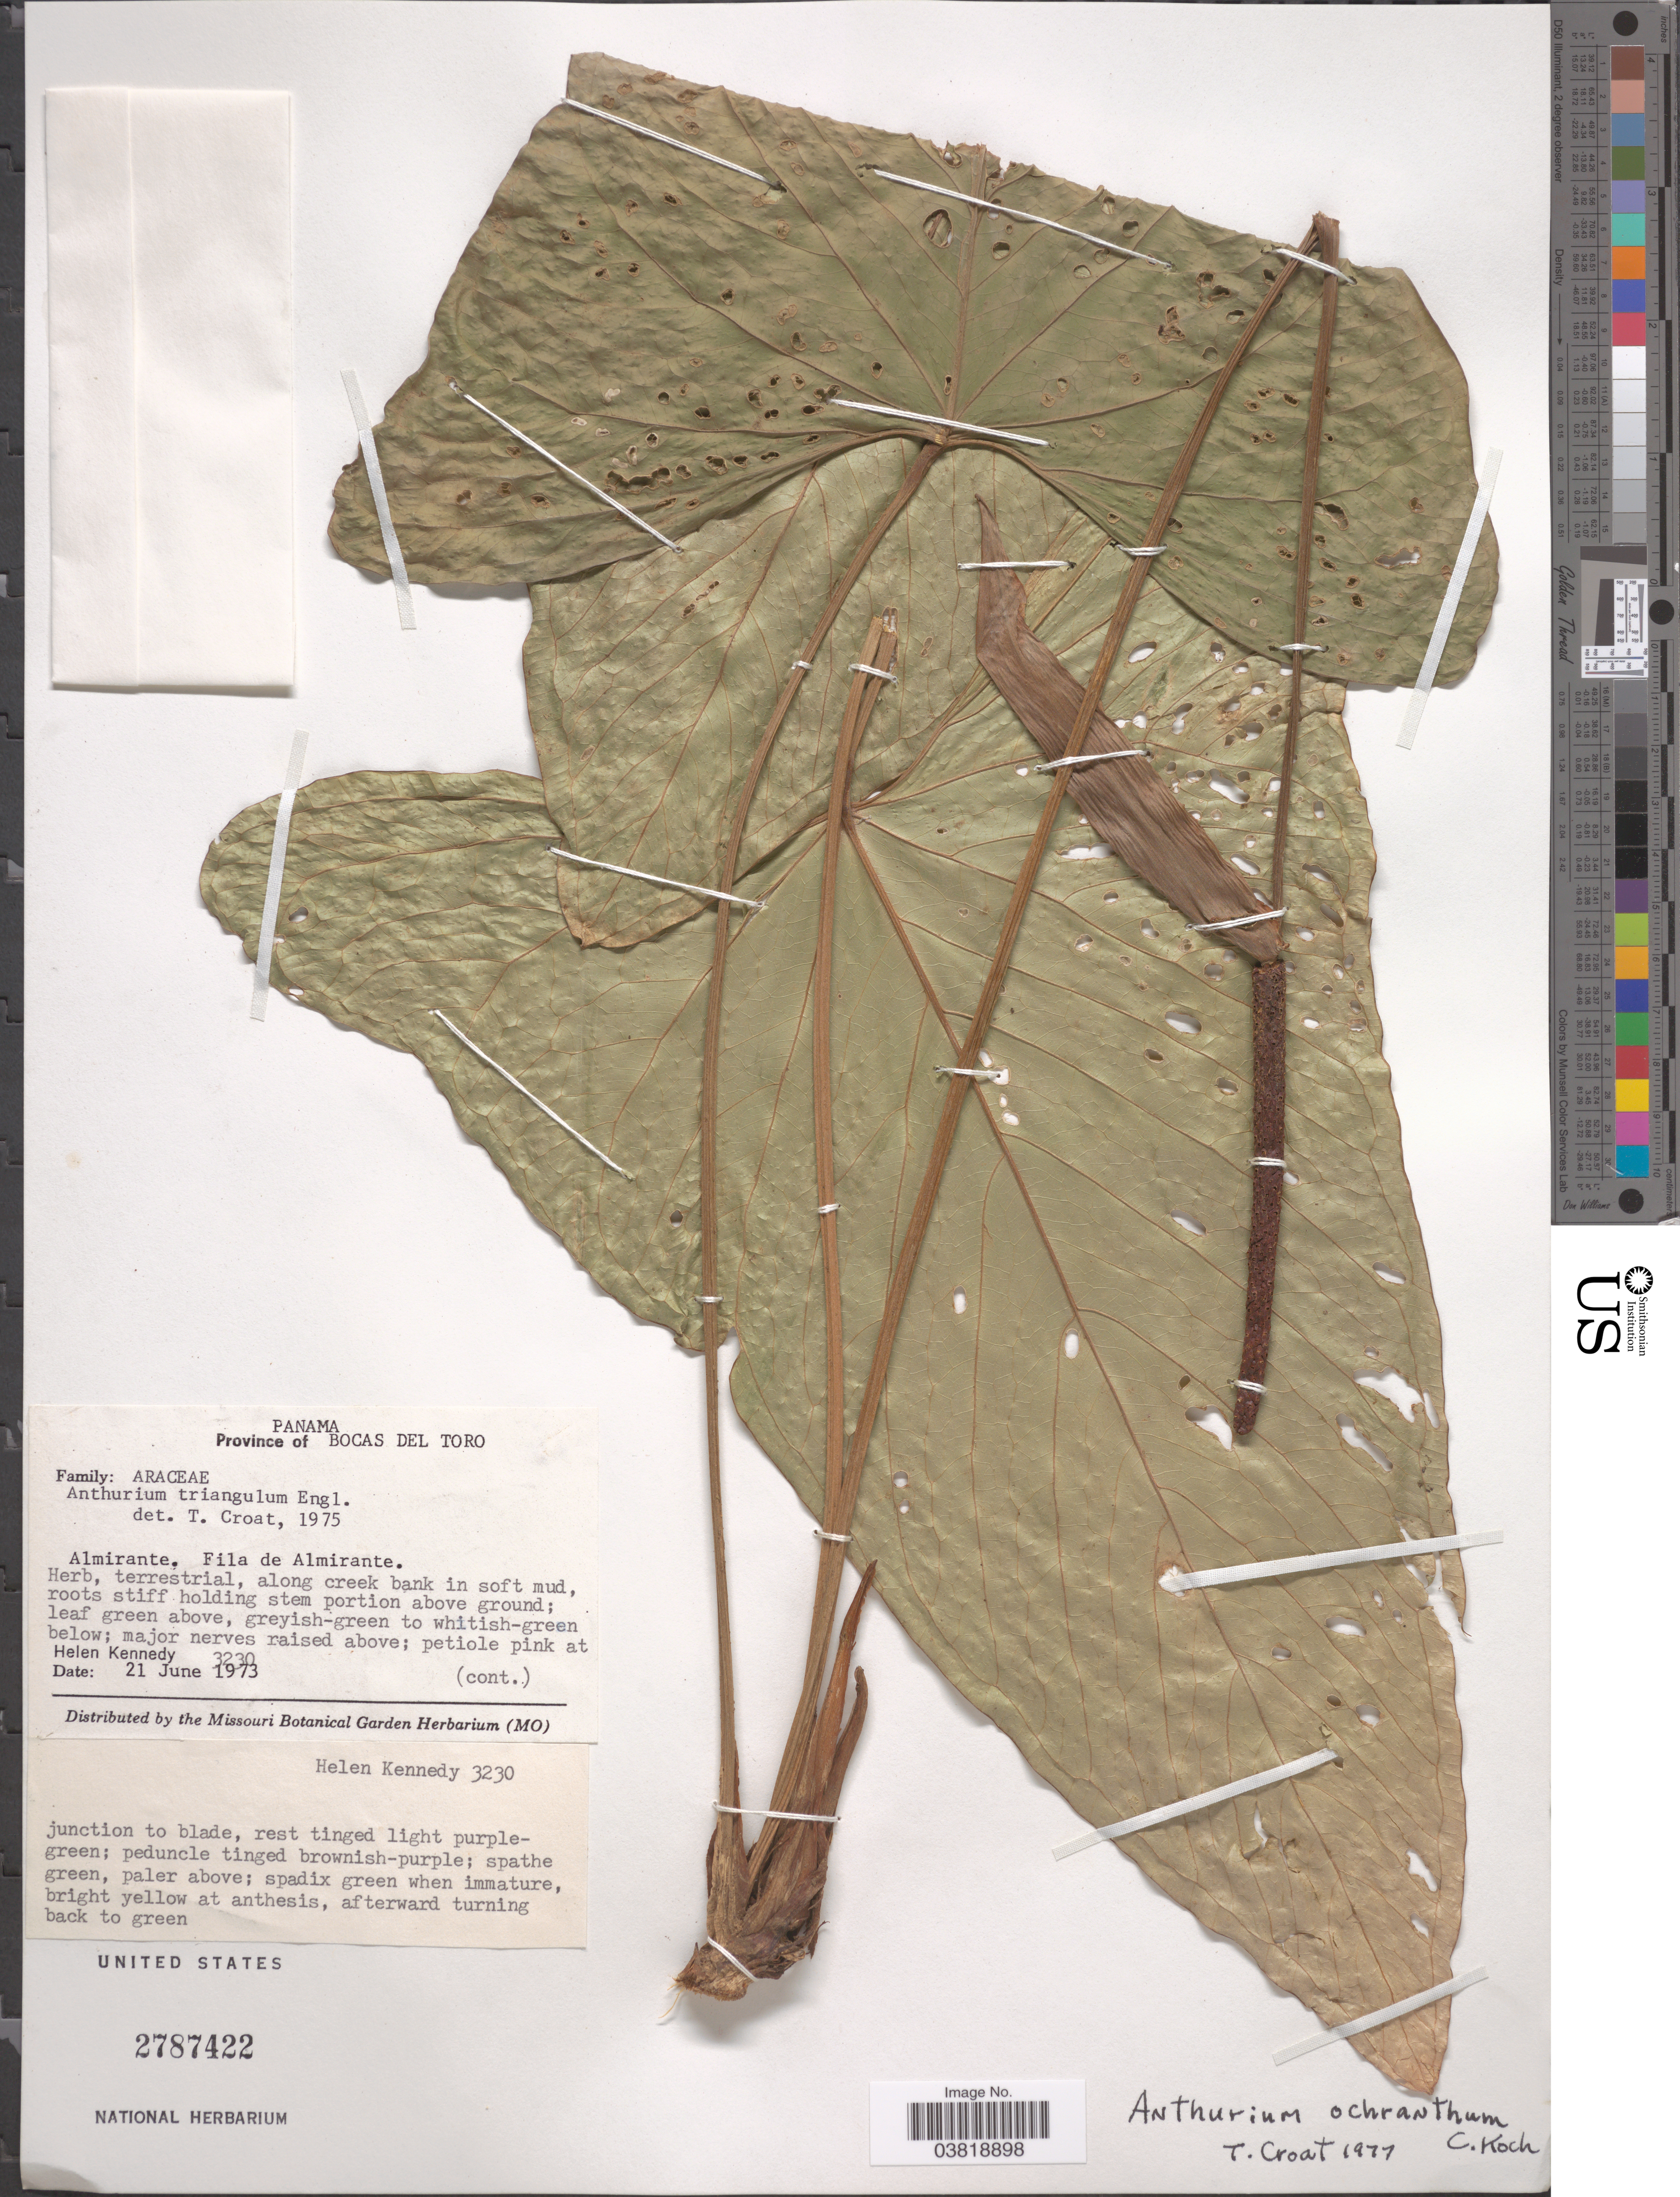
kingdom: Plantae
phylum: Tracheophyta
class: Liliopsida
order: Alismatales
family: Araceae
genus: Anthurium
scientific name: Anthurium ochranthum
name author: K. Koch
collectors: H. Kennedy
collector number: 3230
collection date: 1973-06-21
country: Panama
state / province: Bocas del Toro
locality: Almirante. Fila de Almirante.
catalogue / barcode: US 2787422